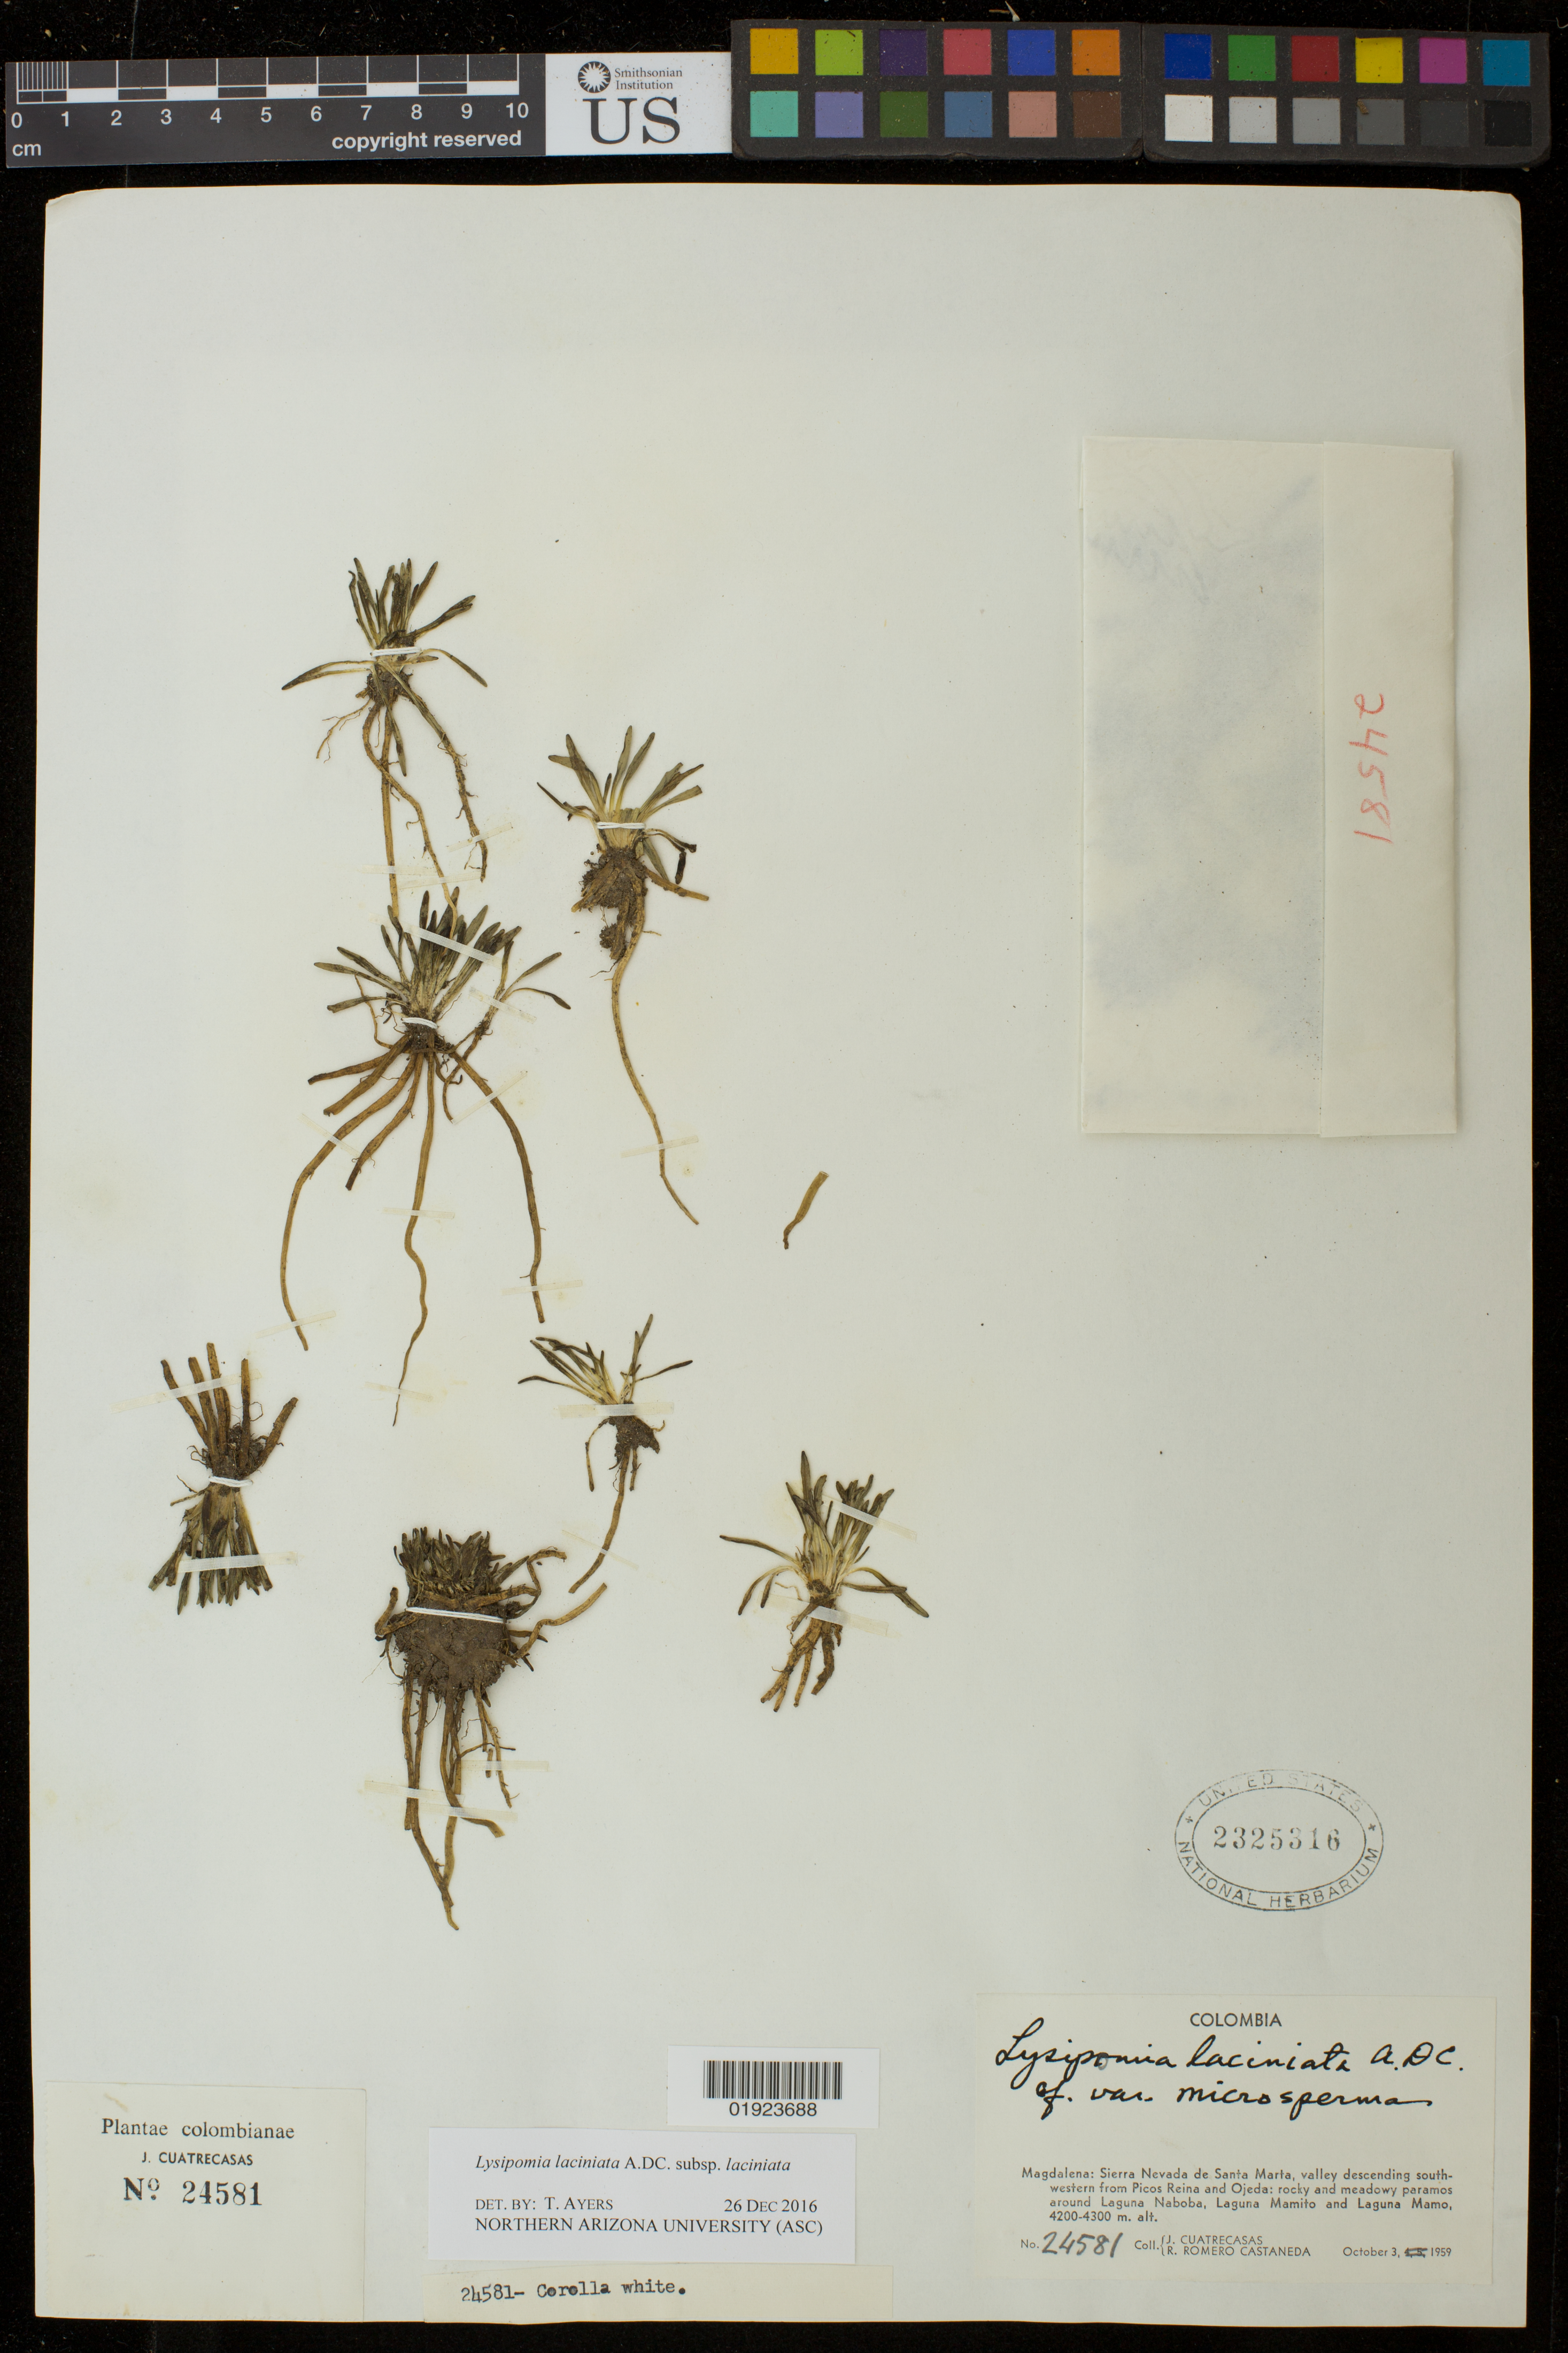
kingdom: Plantae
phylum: Tracheophyta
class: Magnoliopsida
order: Asterales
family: Campanulaceae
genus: Lysipomia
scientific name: Lysipomia laciniata subsp. laciniata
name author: A. DC.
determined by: Ayers, T.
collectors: J. Cuatrecasas & R. Romero Castañeda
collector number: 24581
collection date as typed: Oct. 3, 1959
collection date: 1959-10-03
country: Colombia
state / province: Magdalena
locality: Sierra Nevada de Santa Marta, valley descending south-western from Picos Reina and Ojeda: rocky and meadowy paramos around Laguna Naboba, Laguna Mamito and Laguna Mamo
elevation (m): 4200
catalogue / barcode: US 2325316